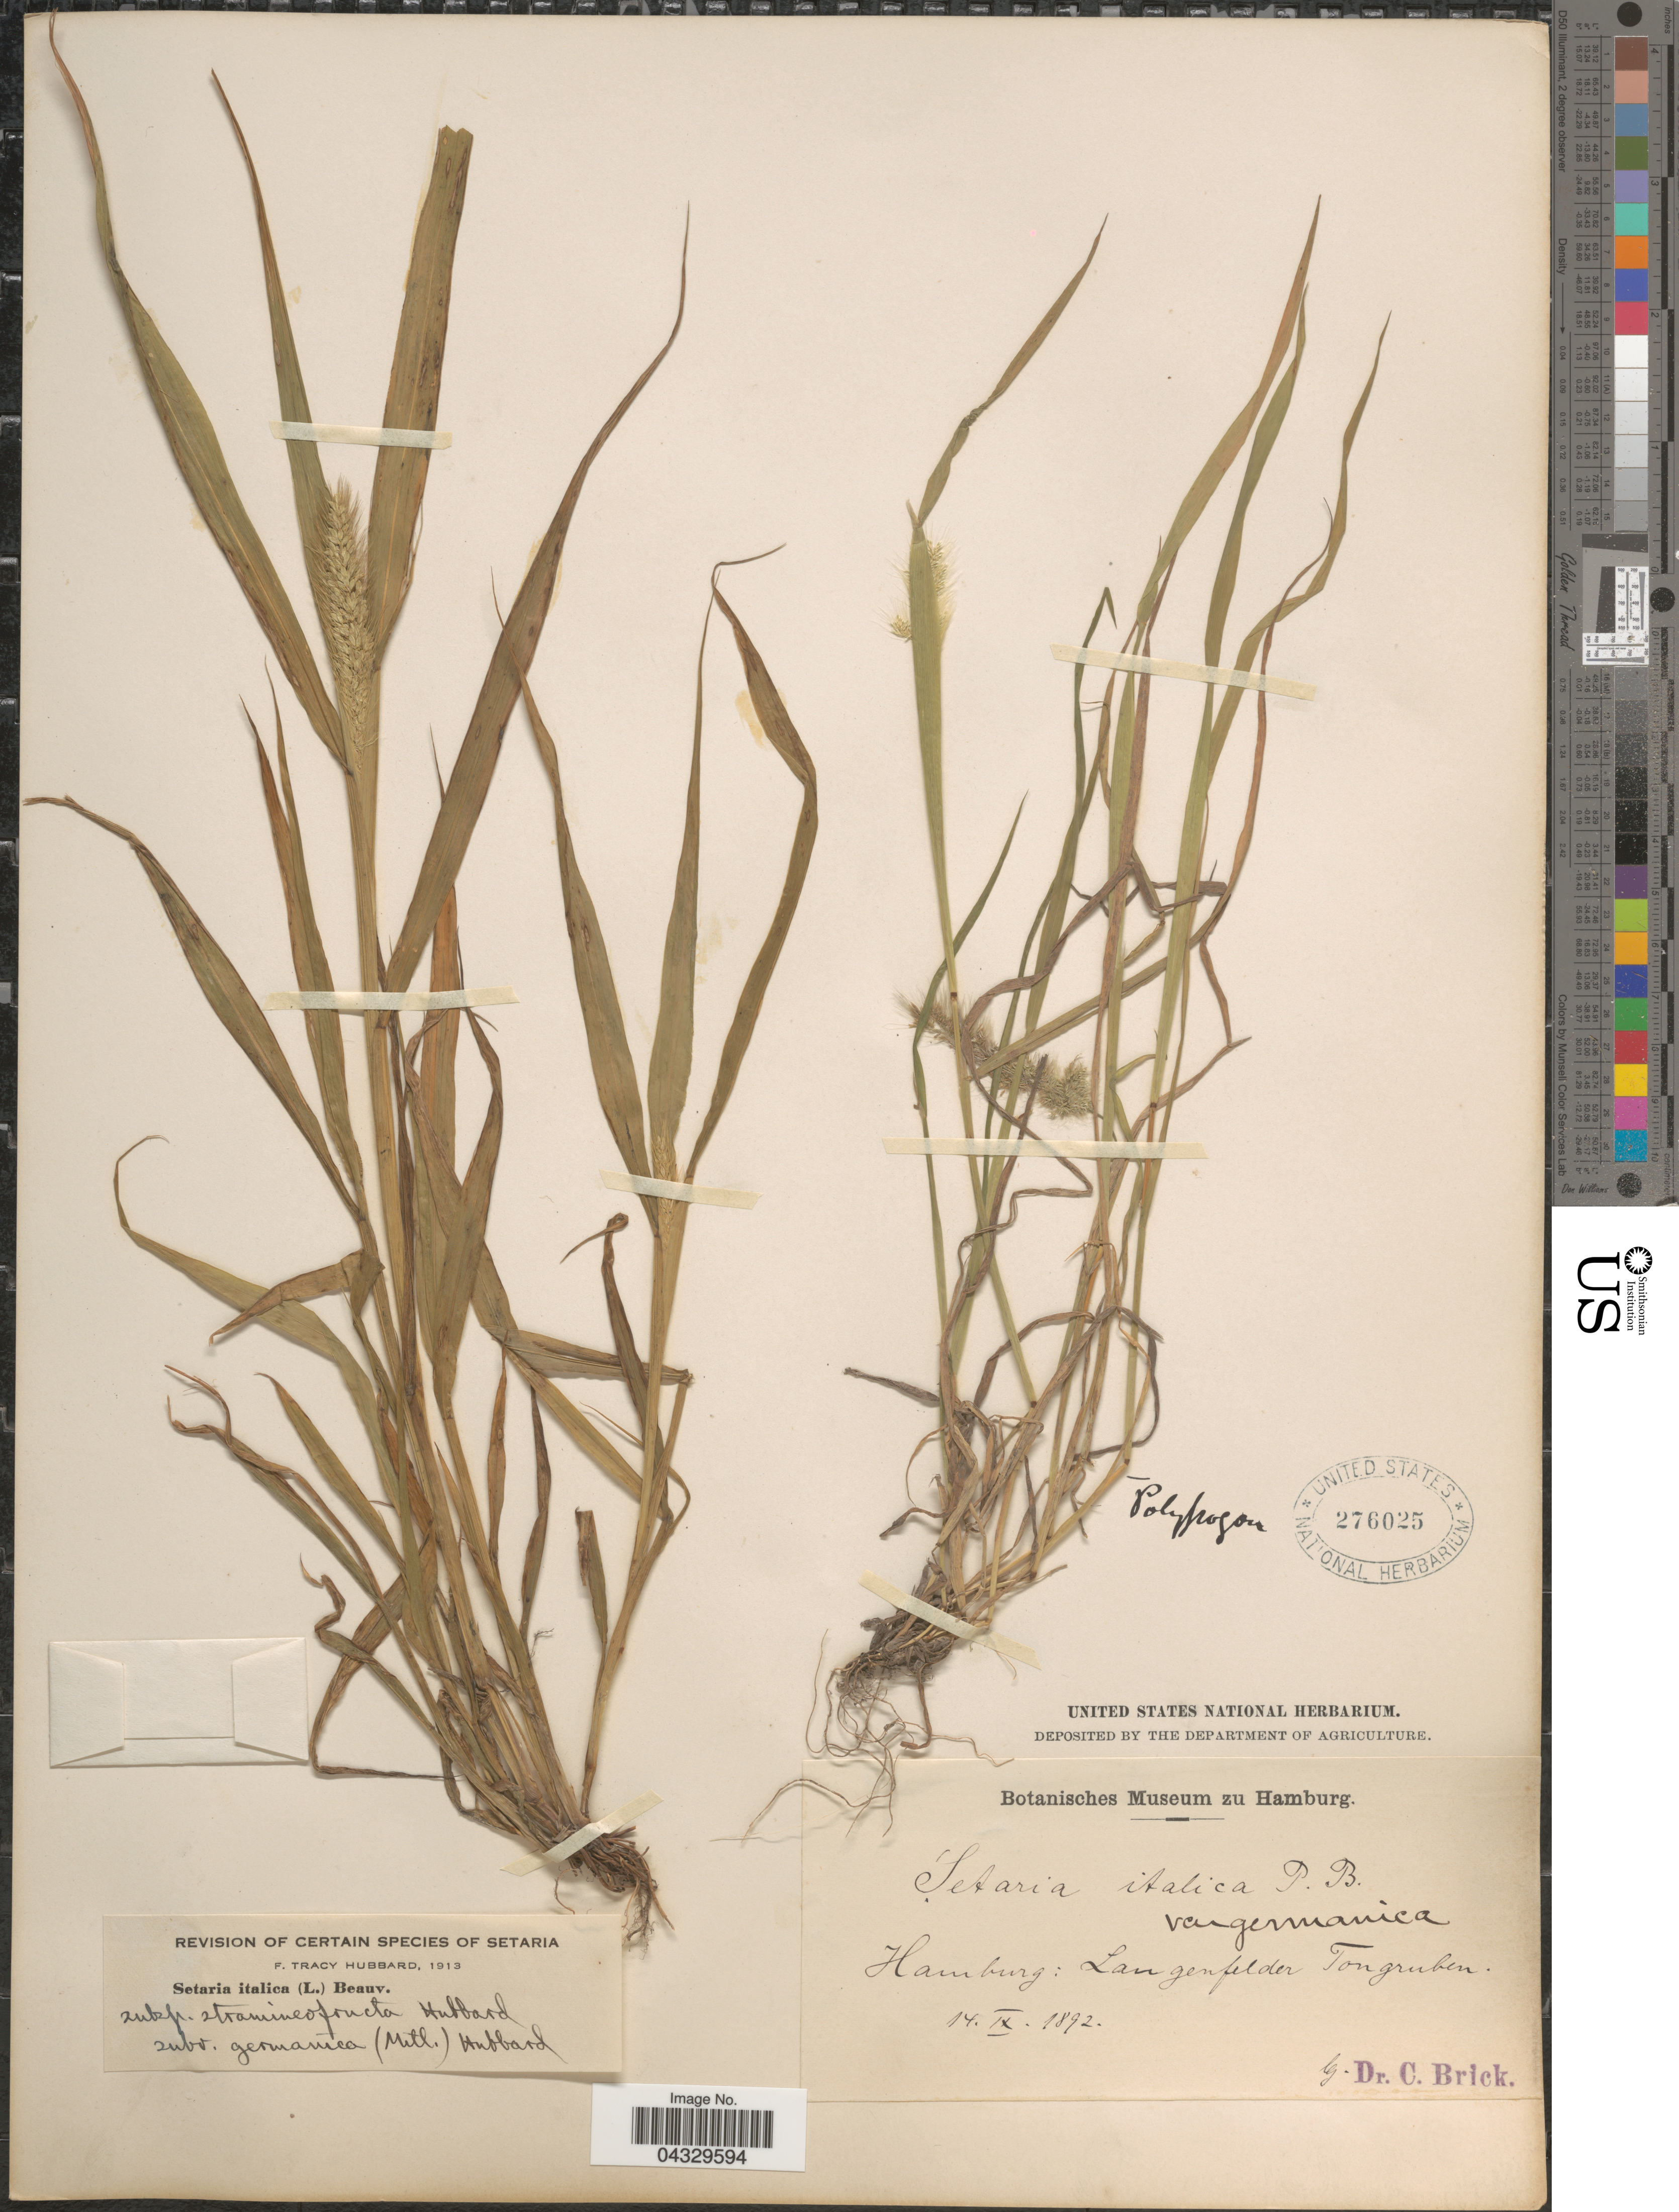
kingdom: Plantae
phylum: Tracheophyta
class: Liliopsida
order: Poales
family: Poaceae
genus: Setaria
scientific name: Setaria italica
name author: (L.) P. Beauv.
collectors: C. Brick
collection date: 1892-09-14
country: Germany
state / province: Hamburg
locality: Langenfelder Tongruben.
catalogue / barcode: US 276025